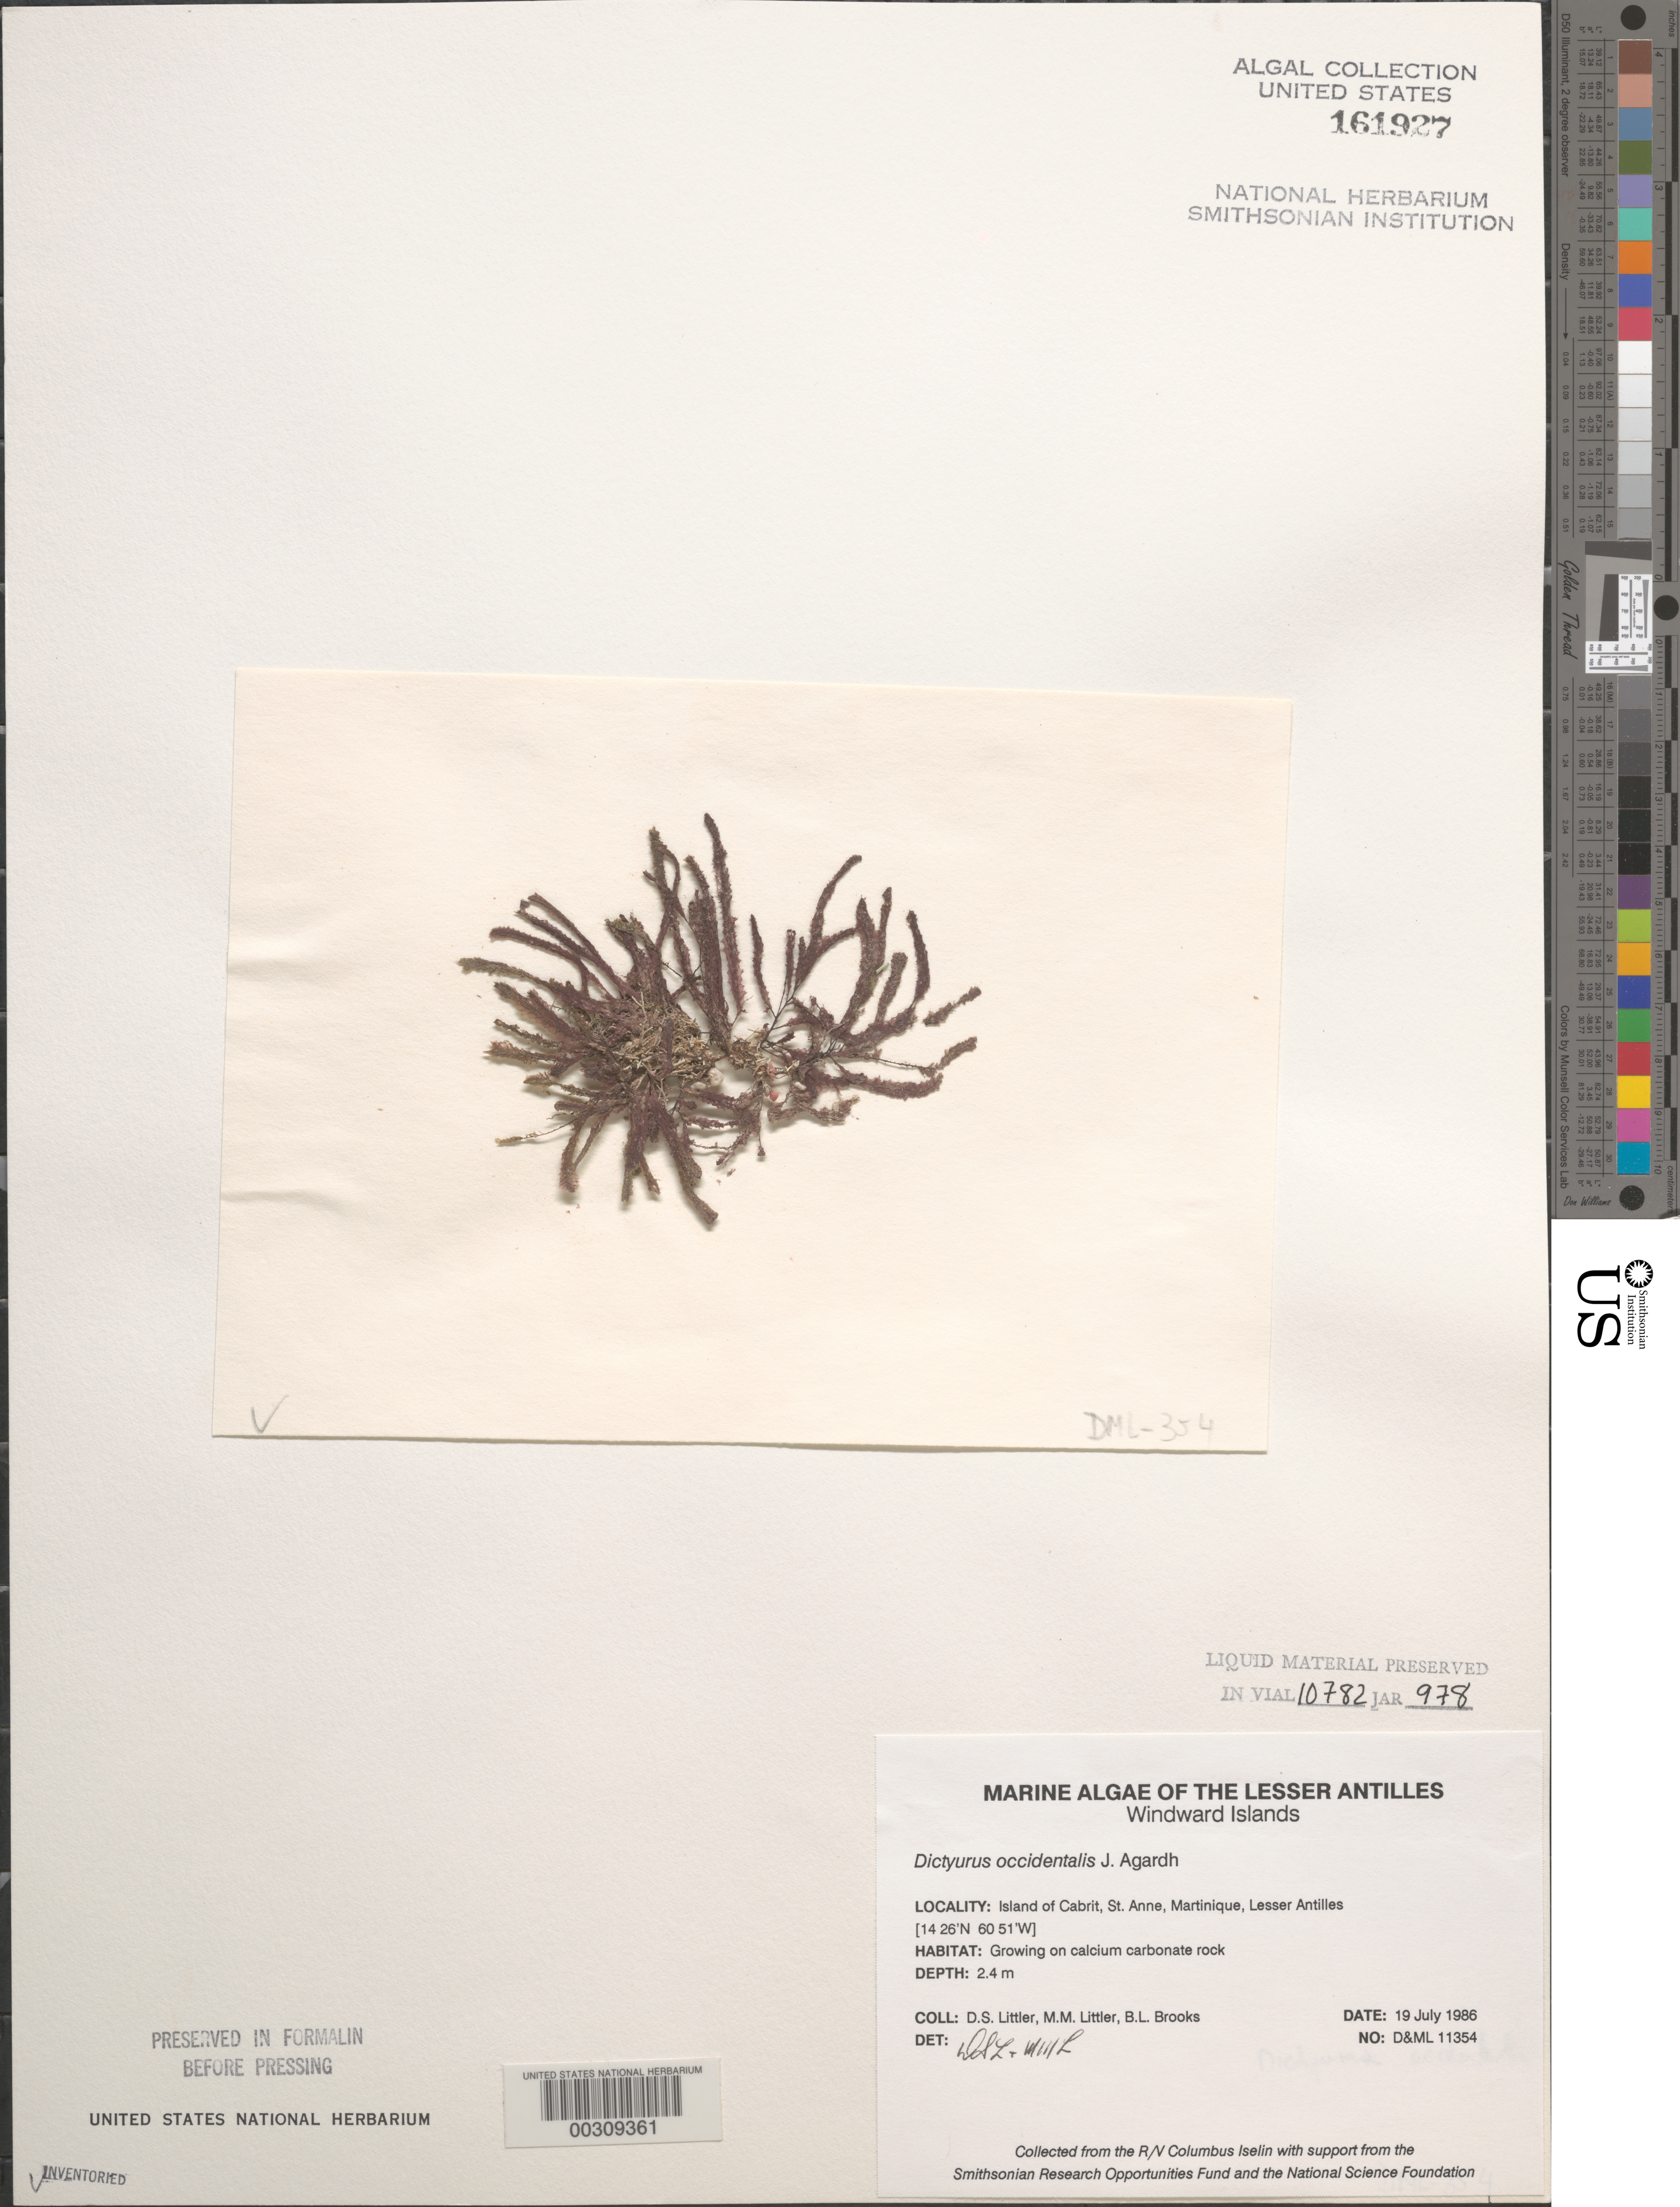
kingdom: Plantae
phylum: Rhodophyta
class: Florideophyceae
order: Ceramiales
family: Dasyaceae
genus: Dictyurus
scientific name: Dictyurus occidentalis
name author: J. Agardh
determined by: Littler, D. S.; Littler, M. M.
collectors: D. S. Littler, M. M. Littler & B. Brooks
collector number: D&ML 11354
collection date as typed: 19 Jul 1986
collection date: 1986-07-19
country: Martinique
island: Cabrit Island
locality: St. Anne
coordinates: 14 26' N, 60 51' W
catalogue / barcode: US 161927